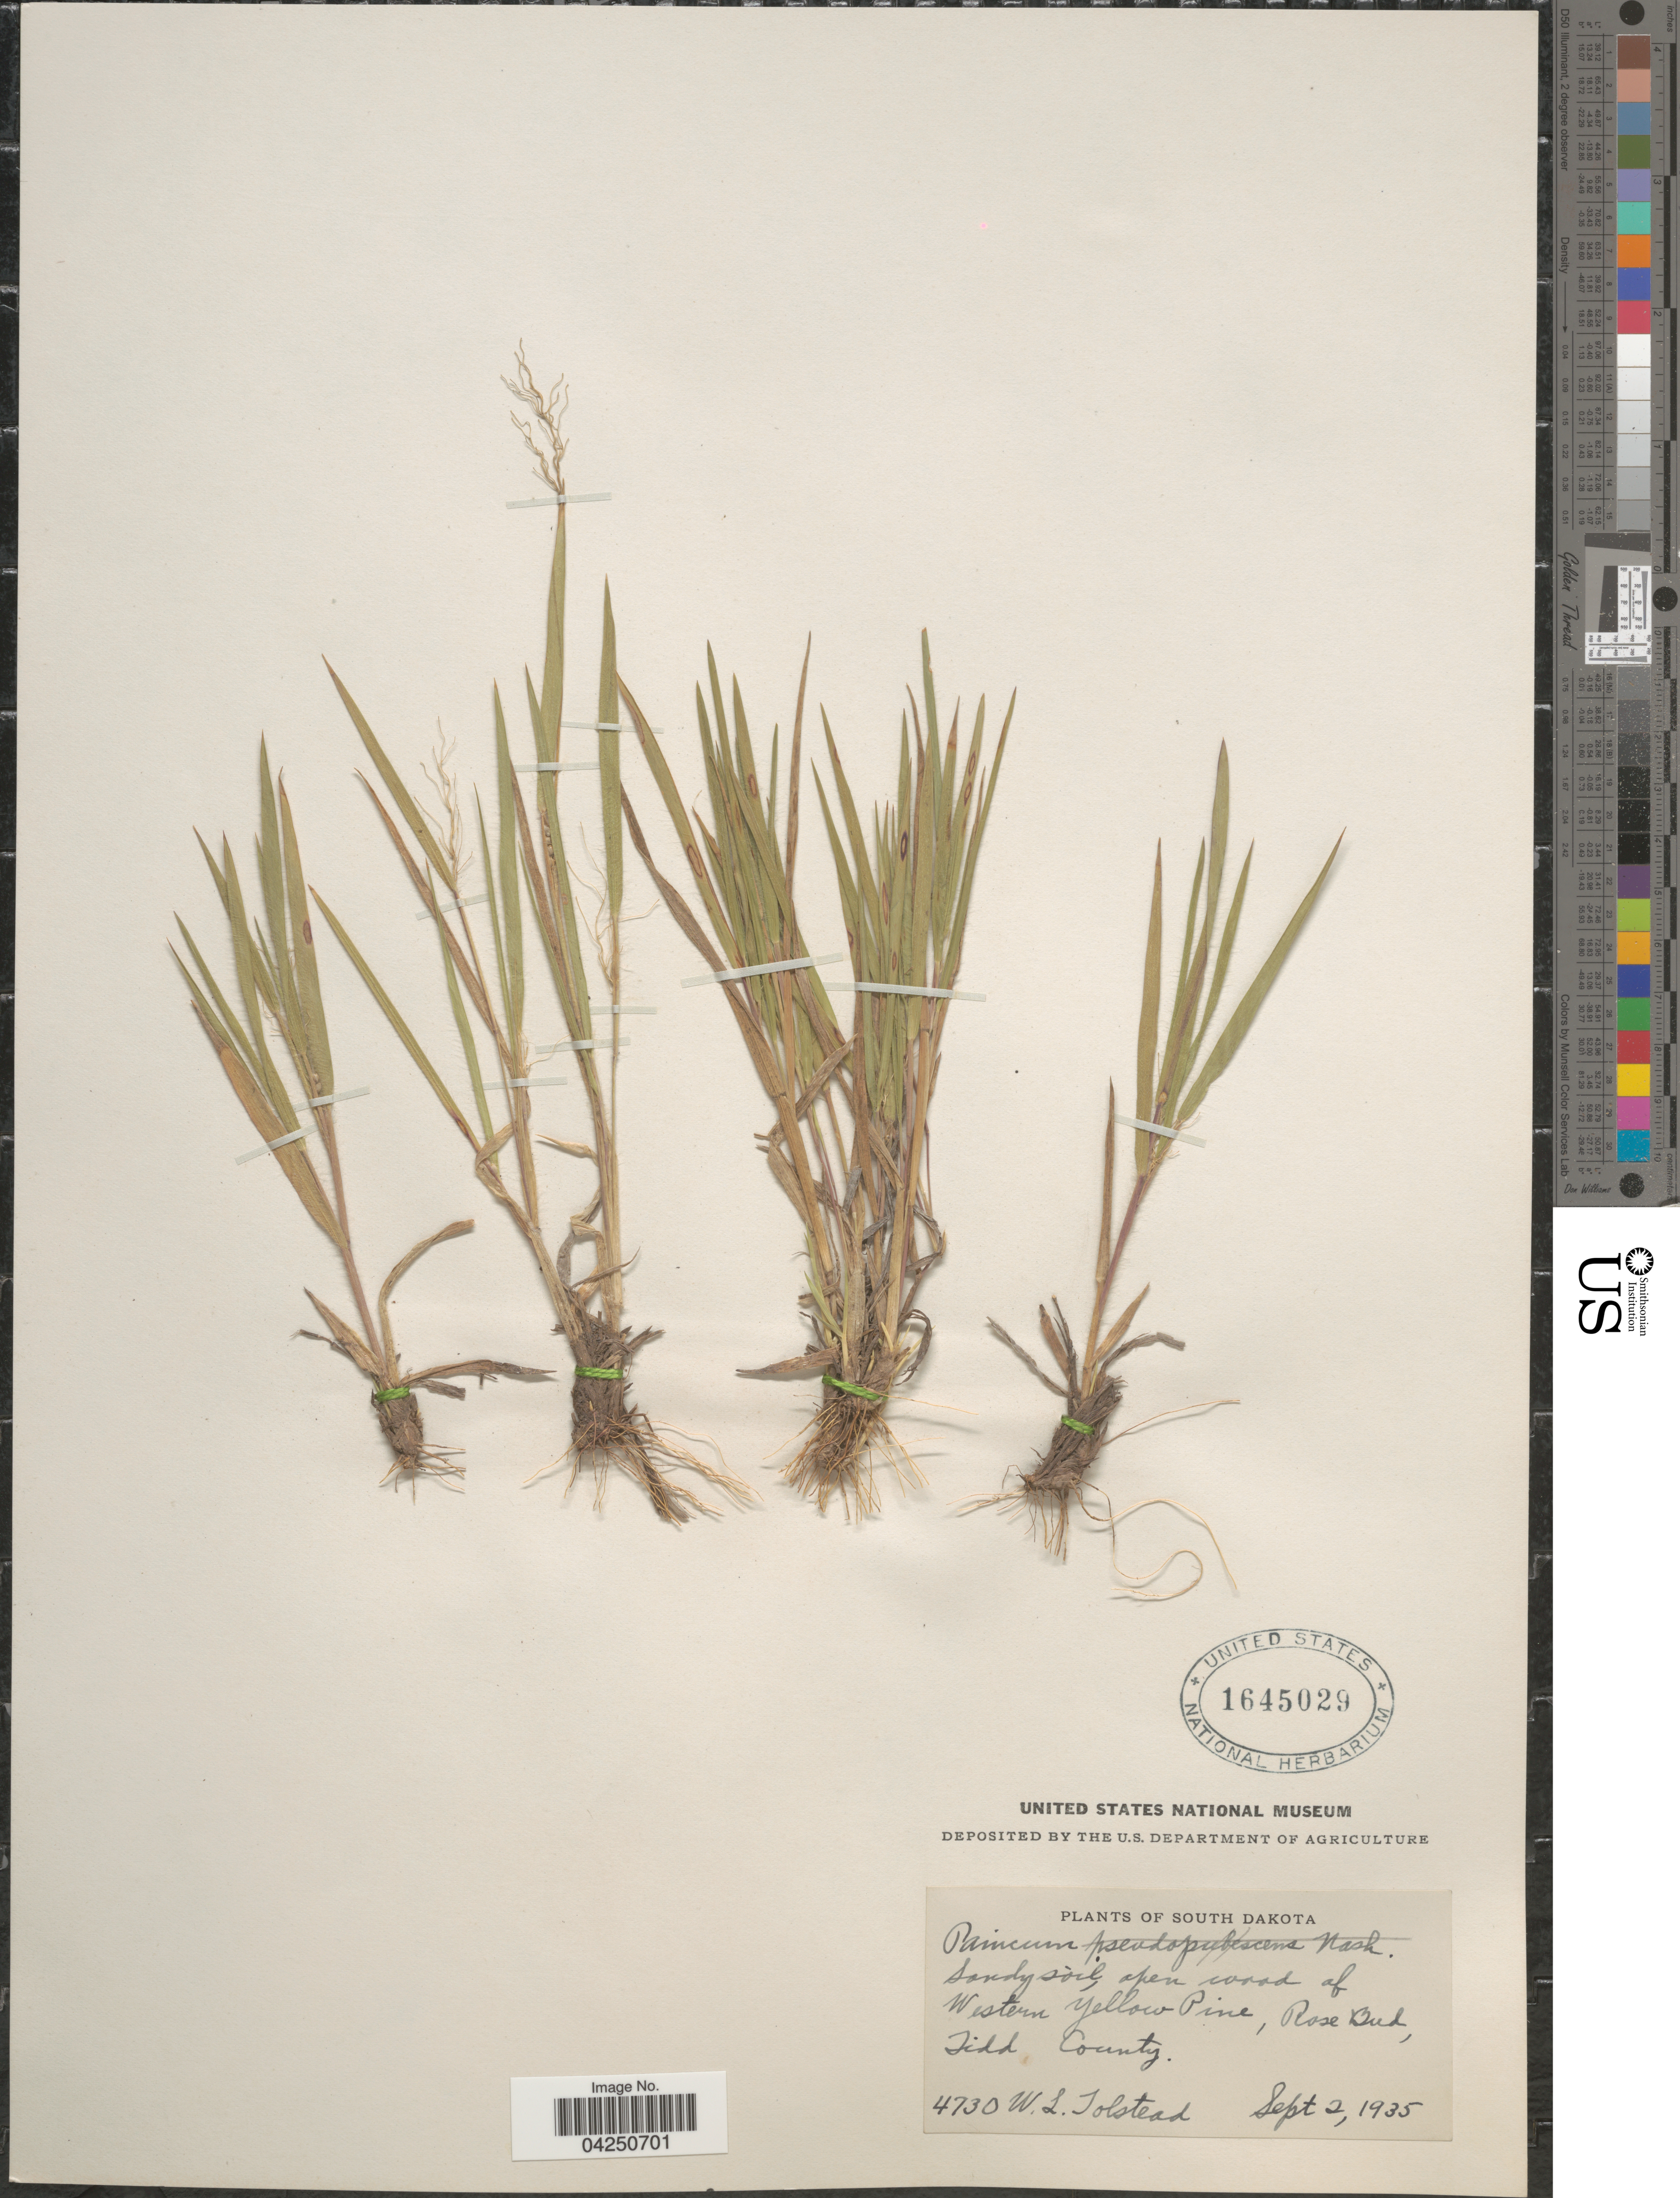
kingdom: Plantae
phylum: Tracheophyta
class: Liliopsida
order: Poales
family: Poaceae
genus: Dichanthelium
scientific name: Dichanthelium acuminatum var. acuminatum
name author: (Sw.) Gould & C.A. Clark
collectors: W. Tolstead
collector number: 4730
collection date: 1932-09-02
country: United States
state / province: South Dakota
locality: Sandy soil, open wood of Western Yellow Pine, Rose Bud, Todd County.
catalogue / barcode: US 1645029